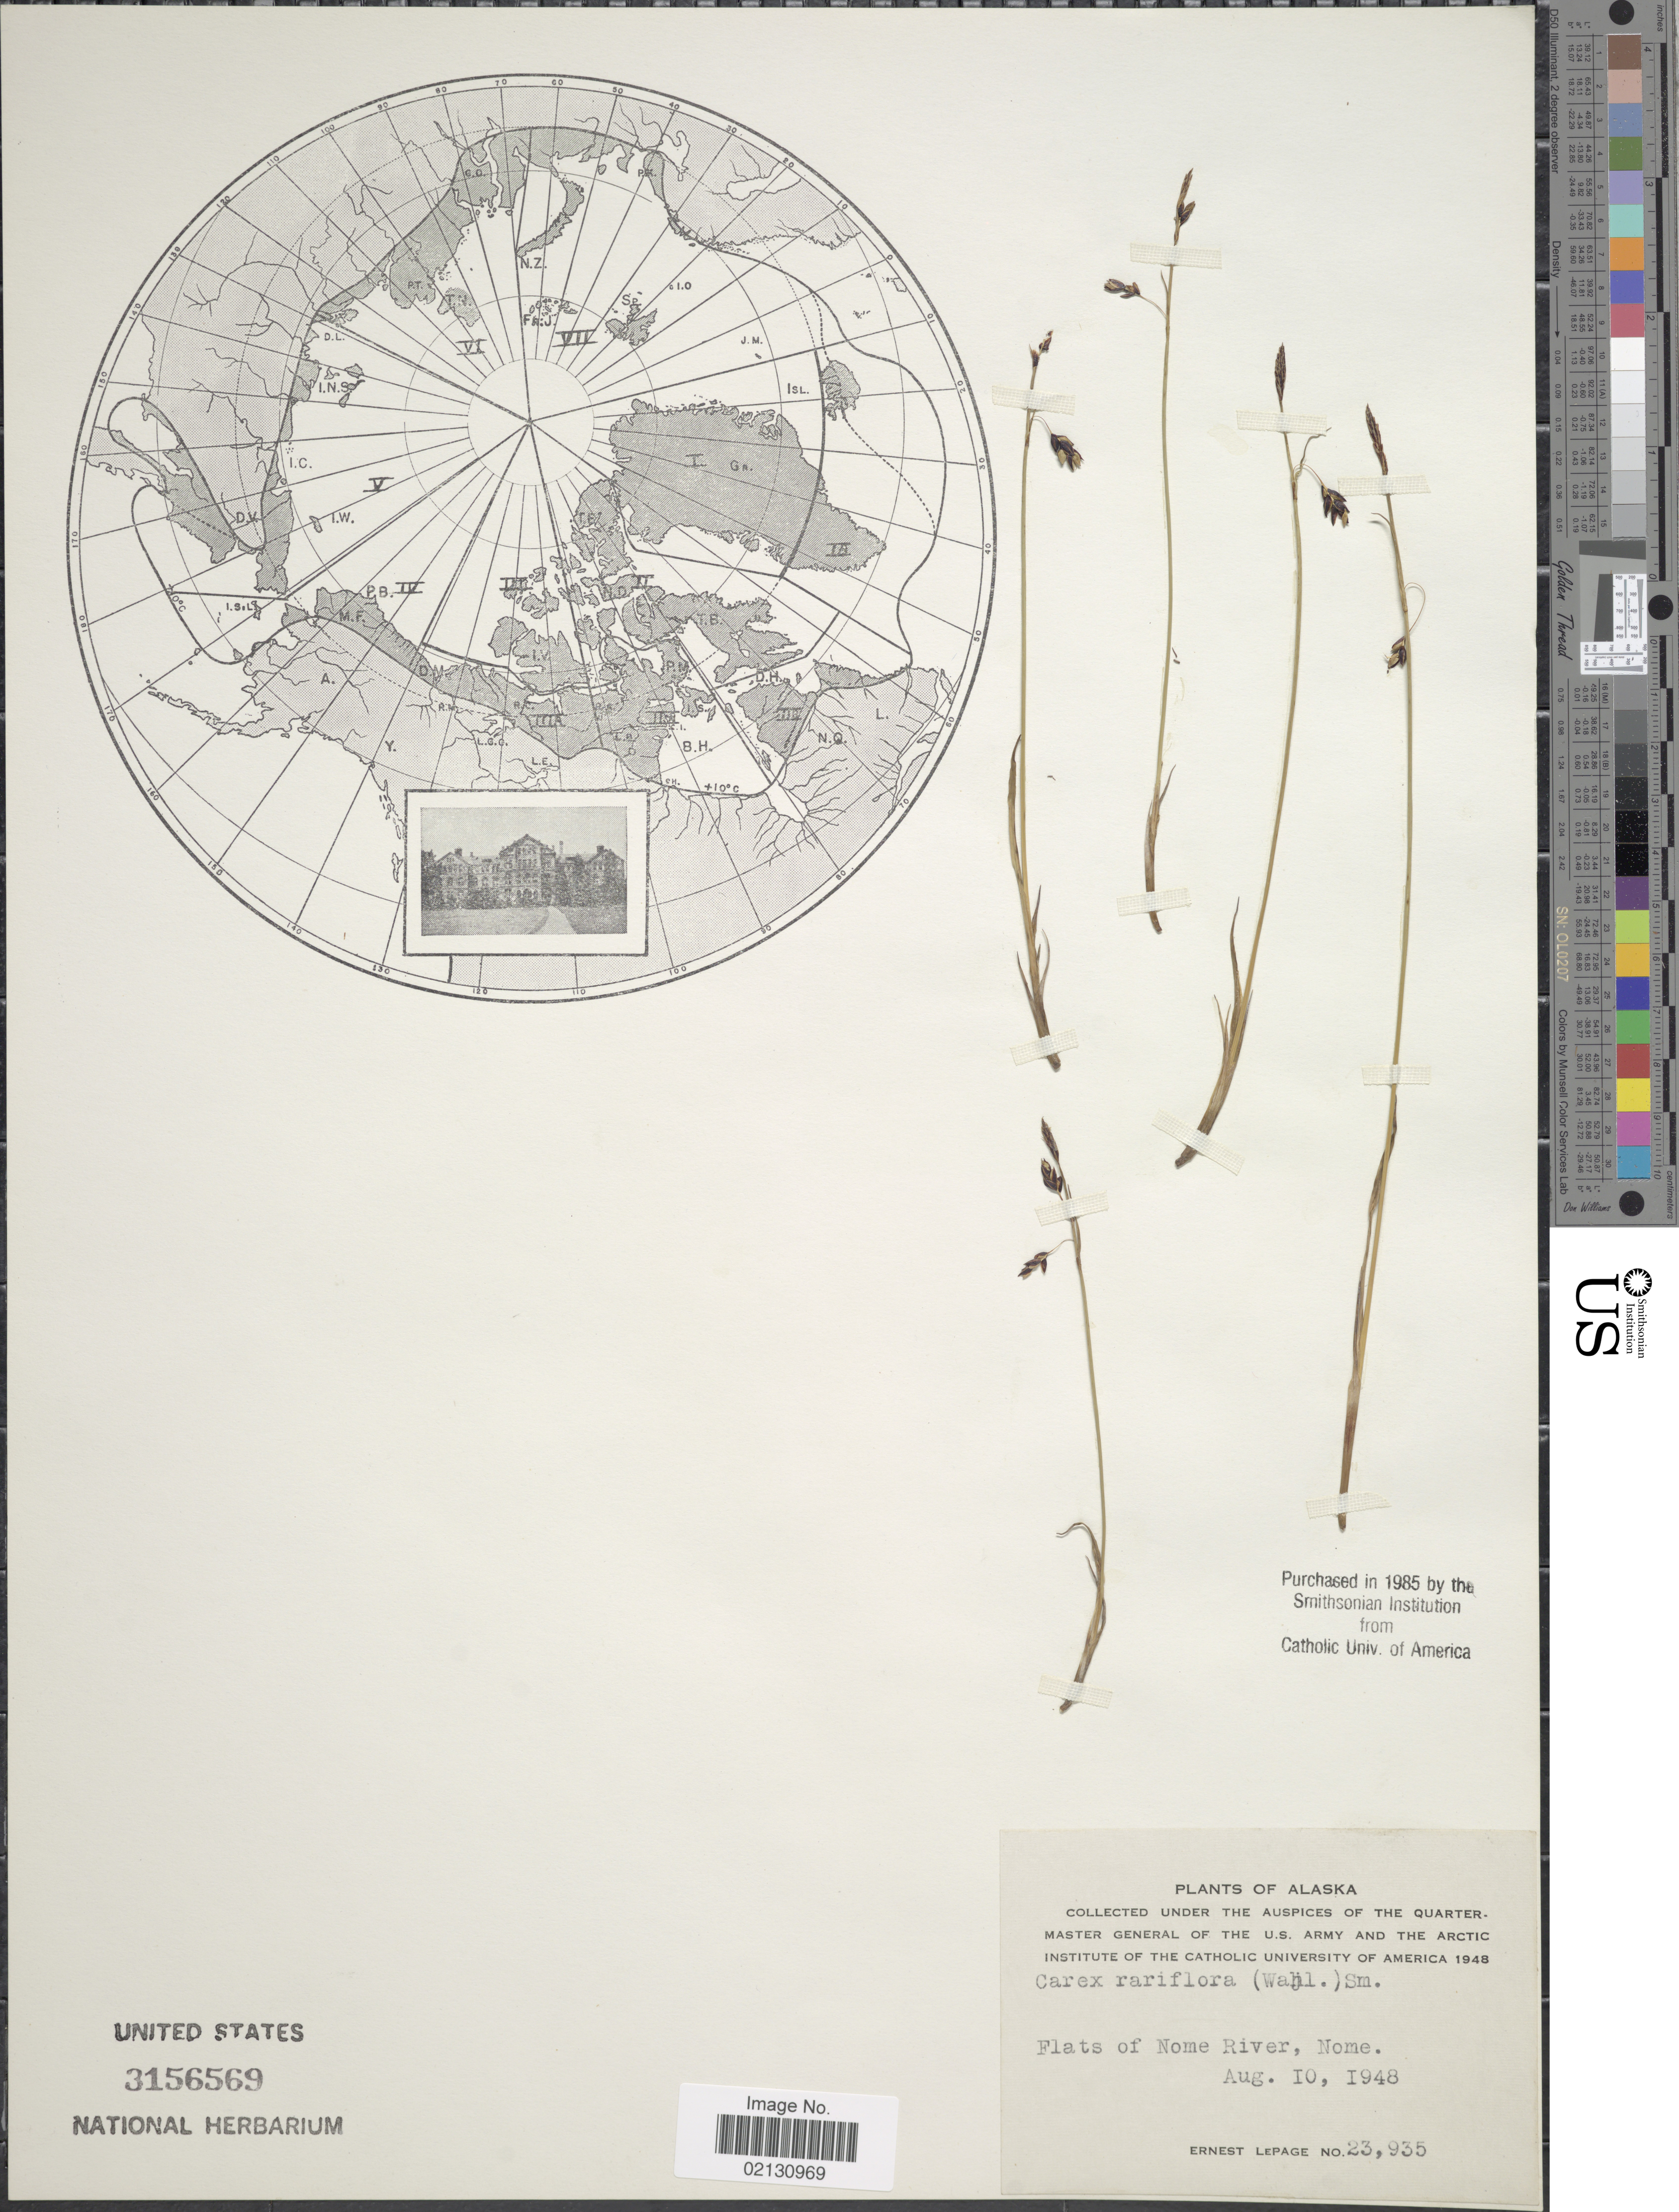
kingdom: Plantae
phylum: Tracheophyta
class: Liliopsida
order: Poales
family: Cyperaceae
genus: Carex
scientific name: Carex rariflora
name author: (Wahlenb.) Sm.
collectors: E. Lepage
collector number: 23935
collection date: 1948-08-10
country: United States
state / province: Alaska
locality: Flats of Nome River, Nome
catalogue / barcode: US 3156569